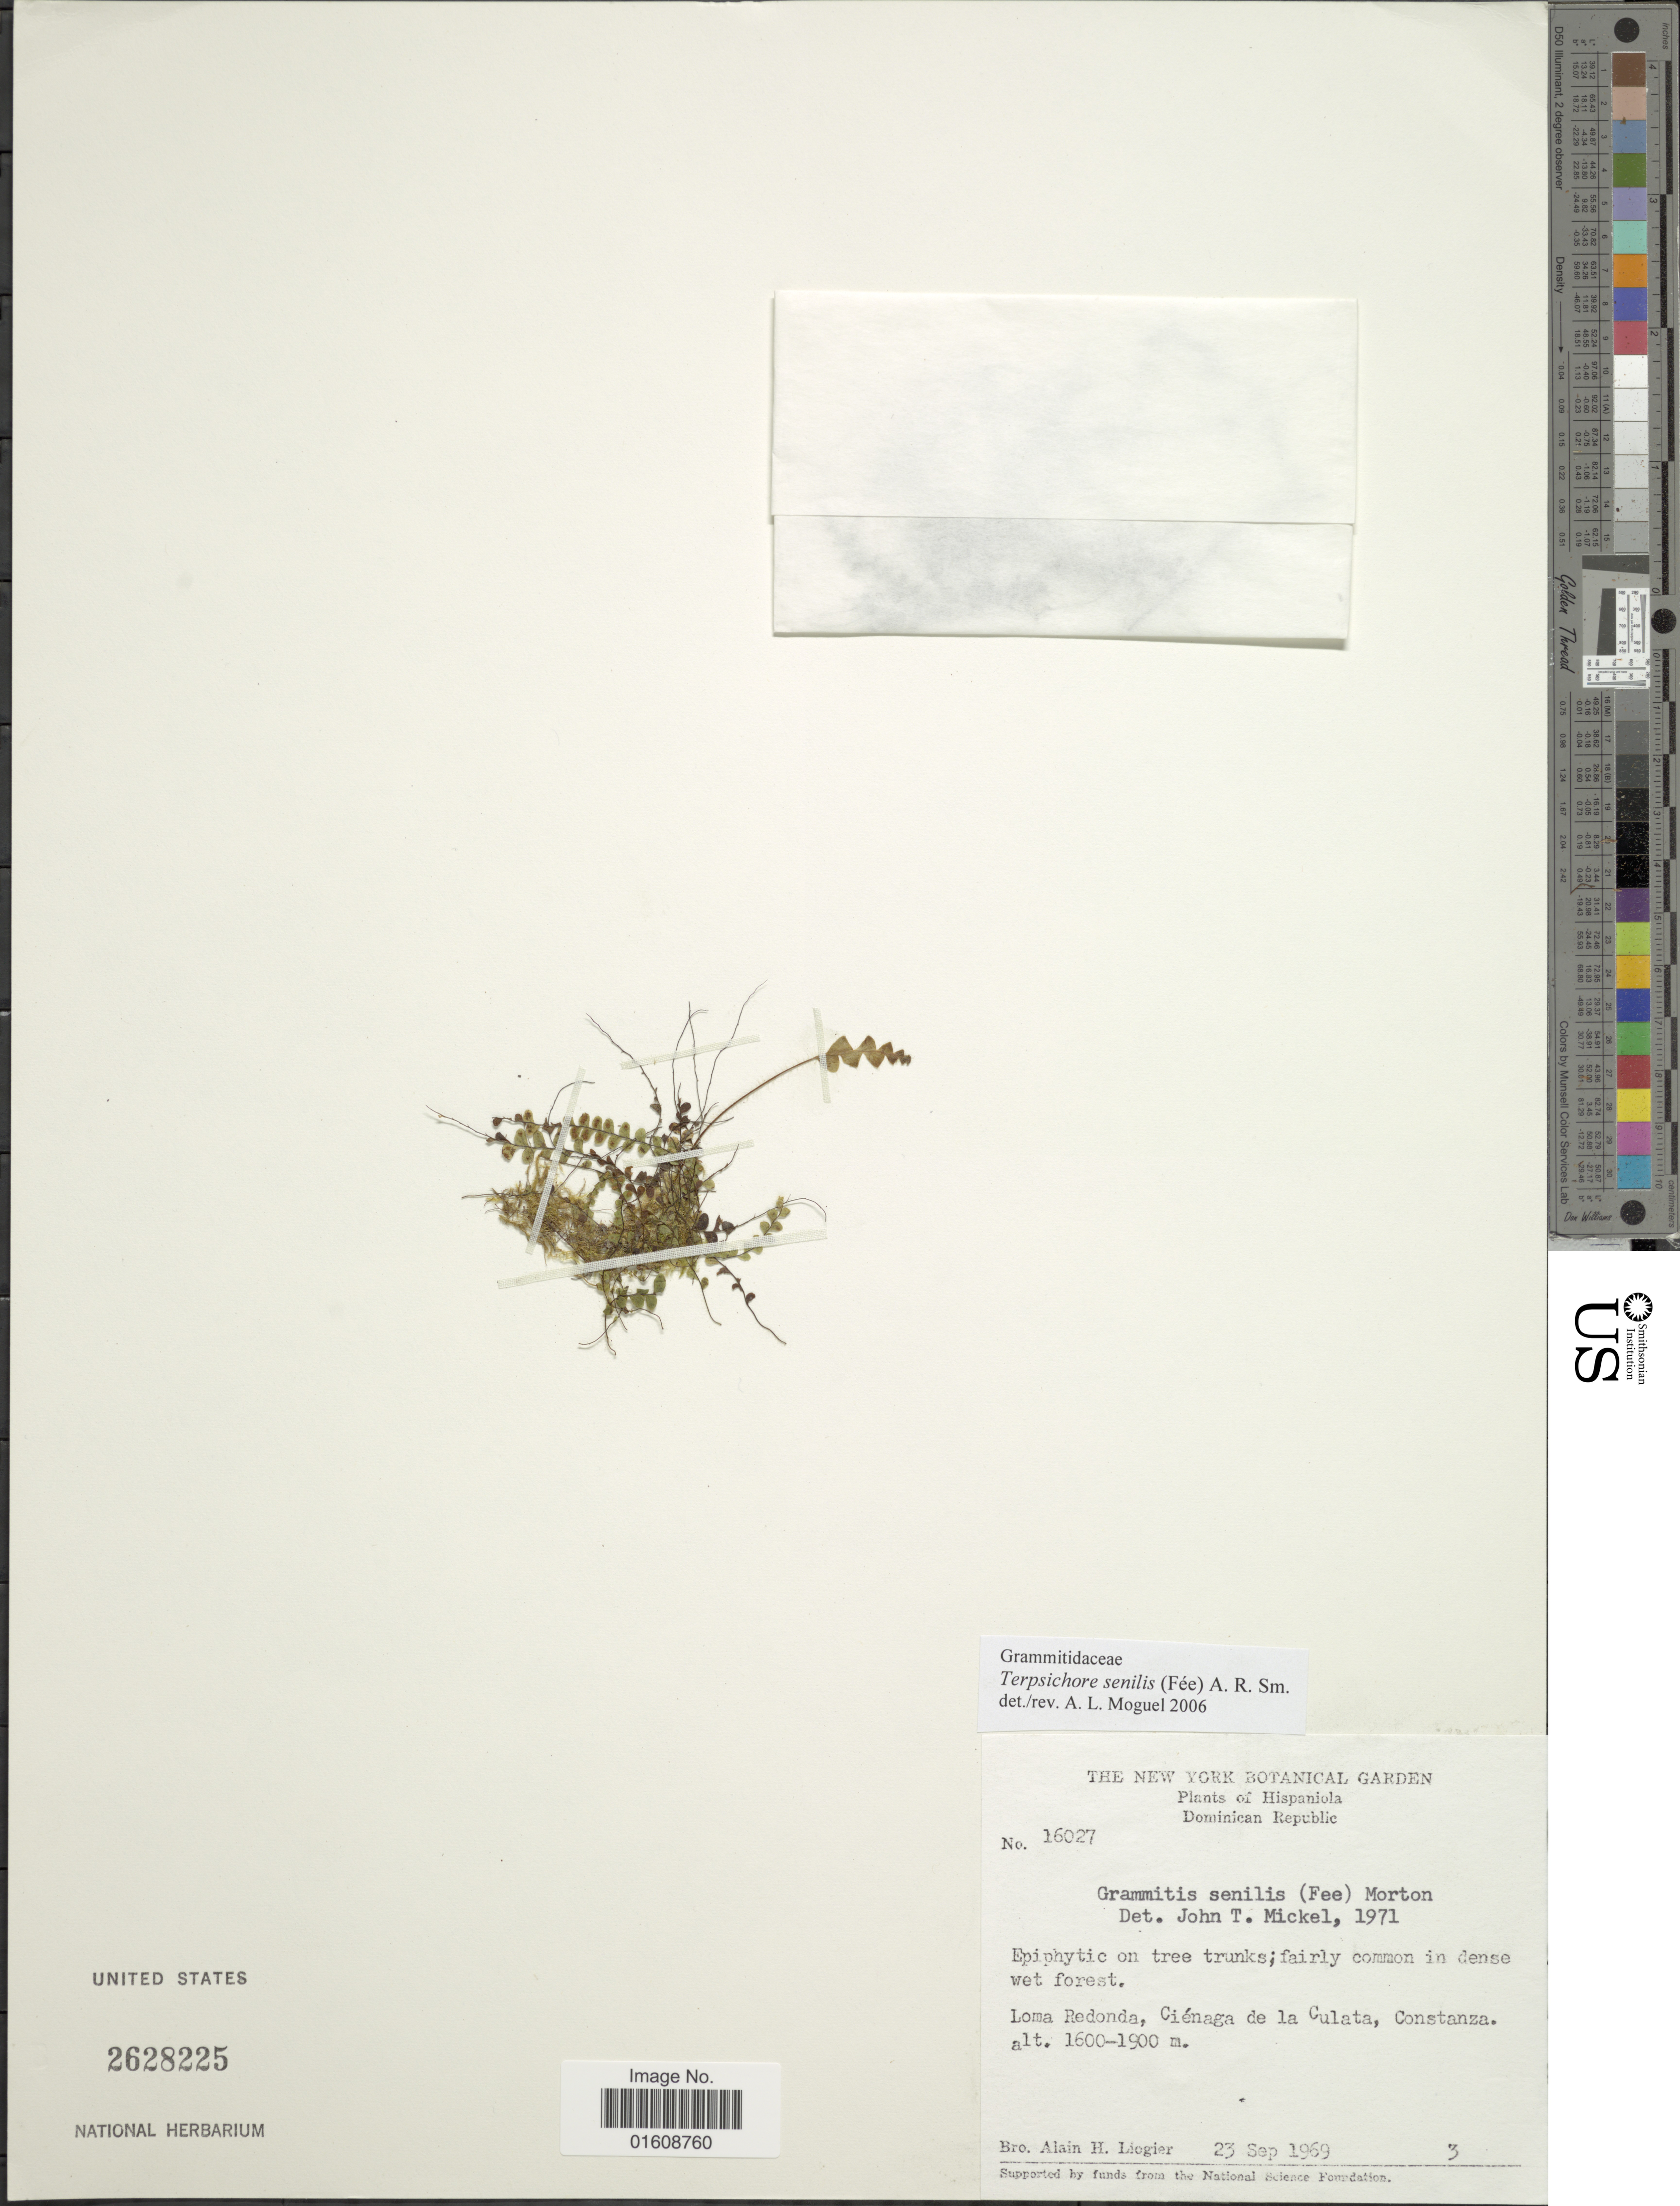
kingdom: Plantae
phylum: Tracheophyta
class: Polypodiopsida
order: Polypodiales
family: Polypodiaceae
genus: Alansmia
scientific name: Alansmia senilis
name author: (Fée) Moguel & M. Kessler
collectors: A. H. Liogier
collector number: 16027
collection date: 1969-09-23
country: Dominican Republic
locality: Hispaniola. Loma Redonda, Ciénaga de la Culata, Costanza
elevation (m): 1600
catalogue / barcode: US 2628225